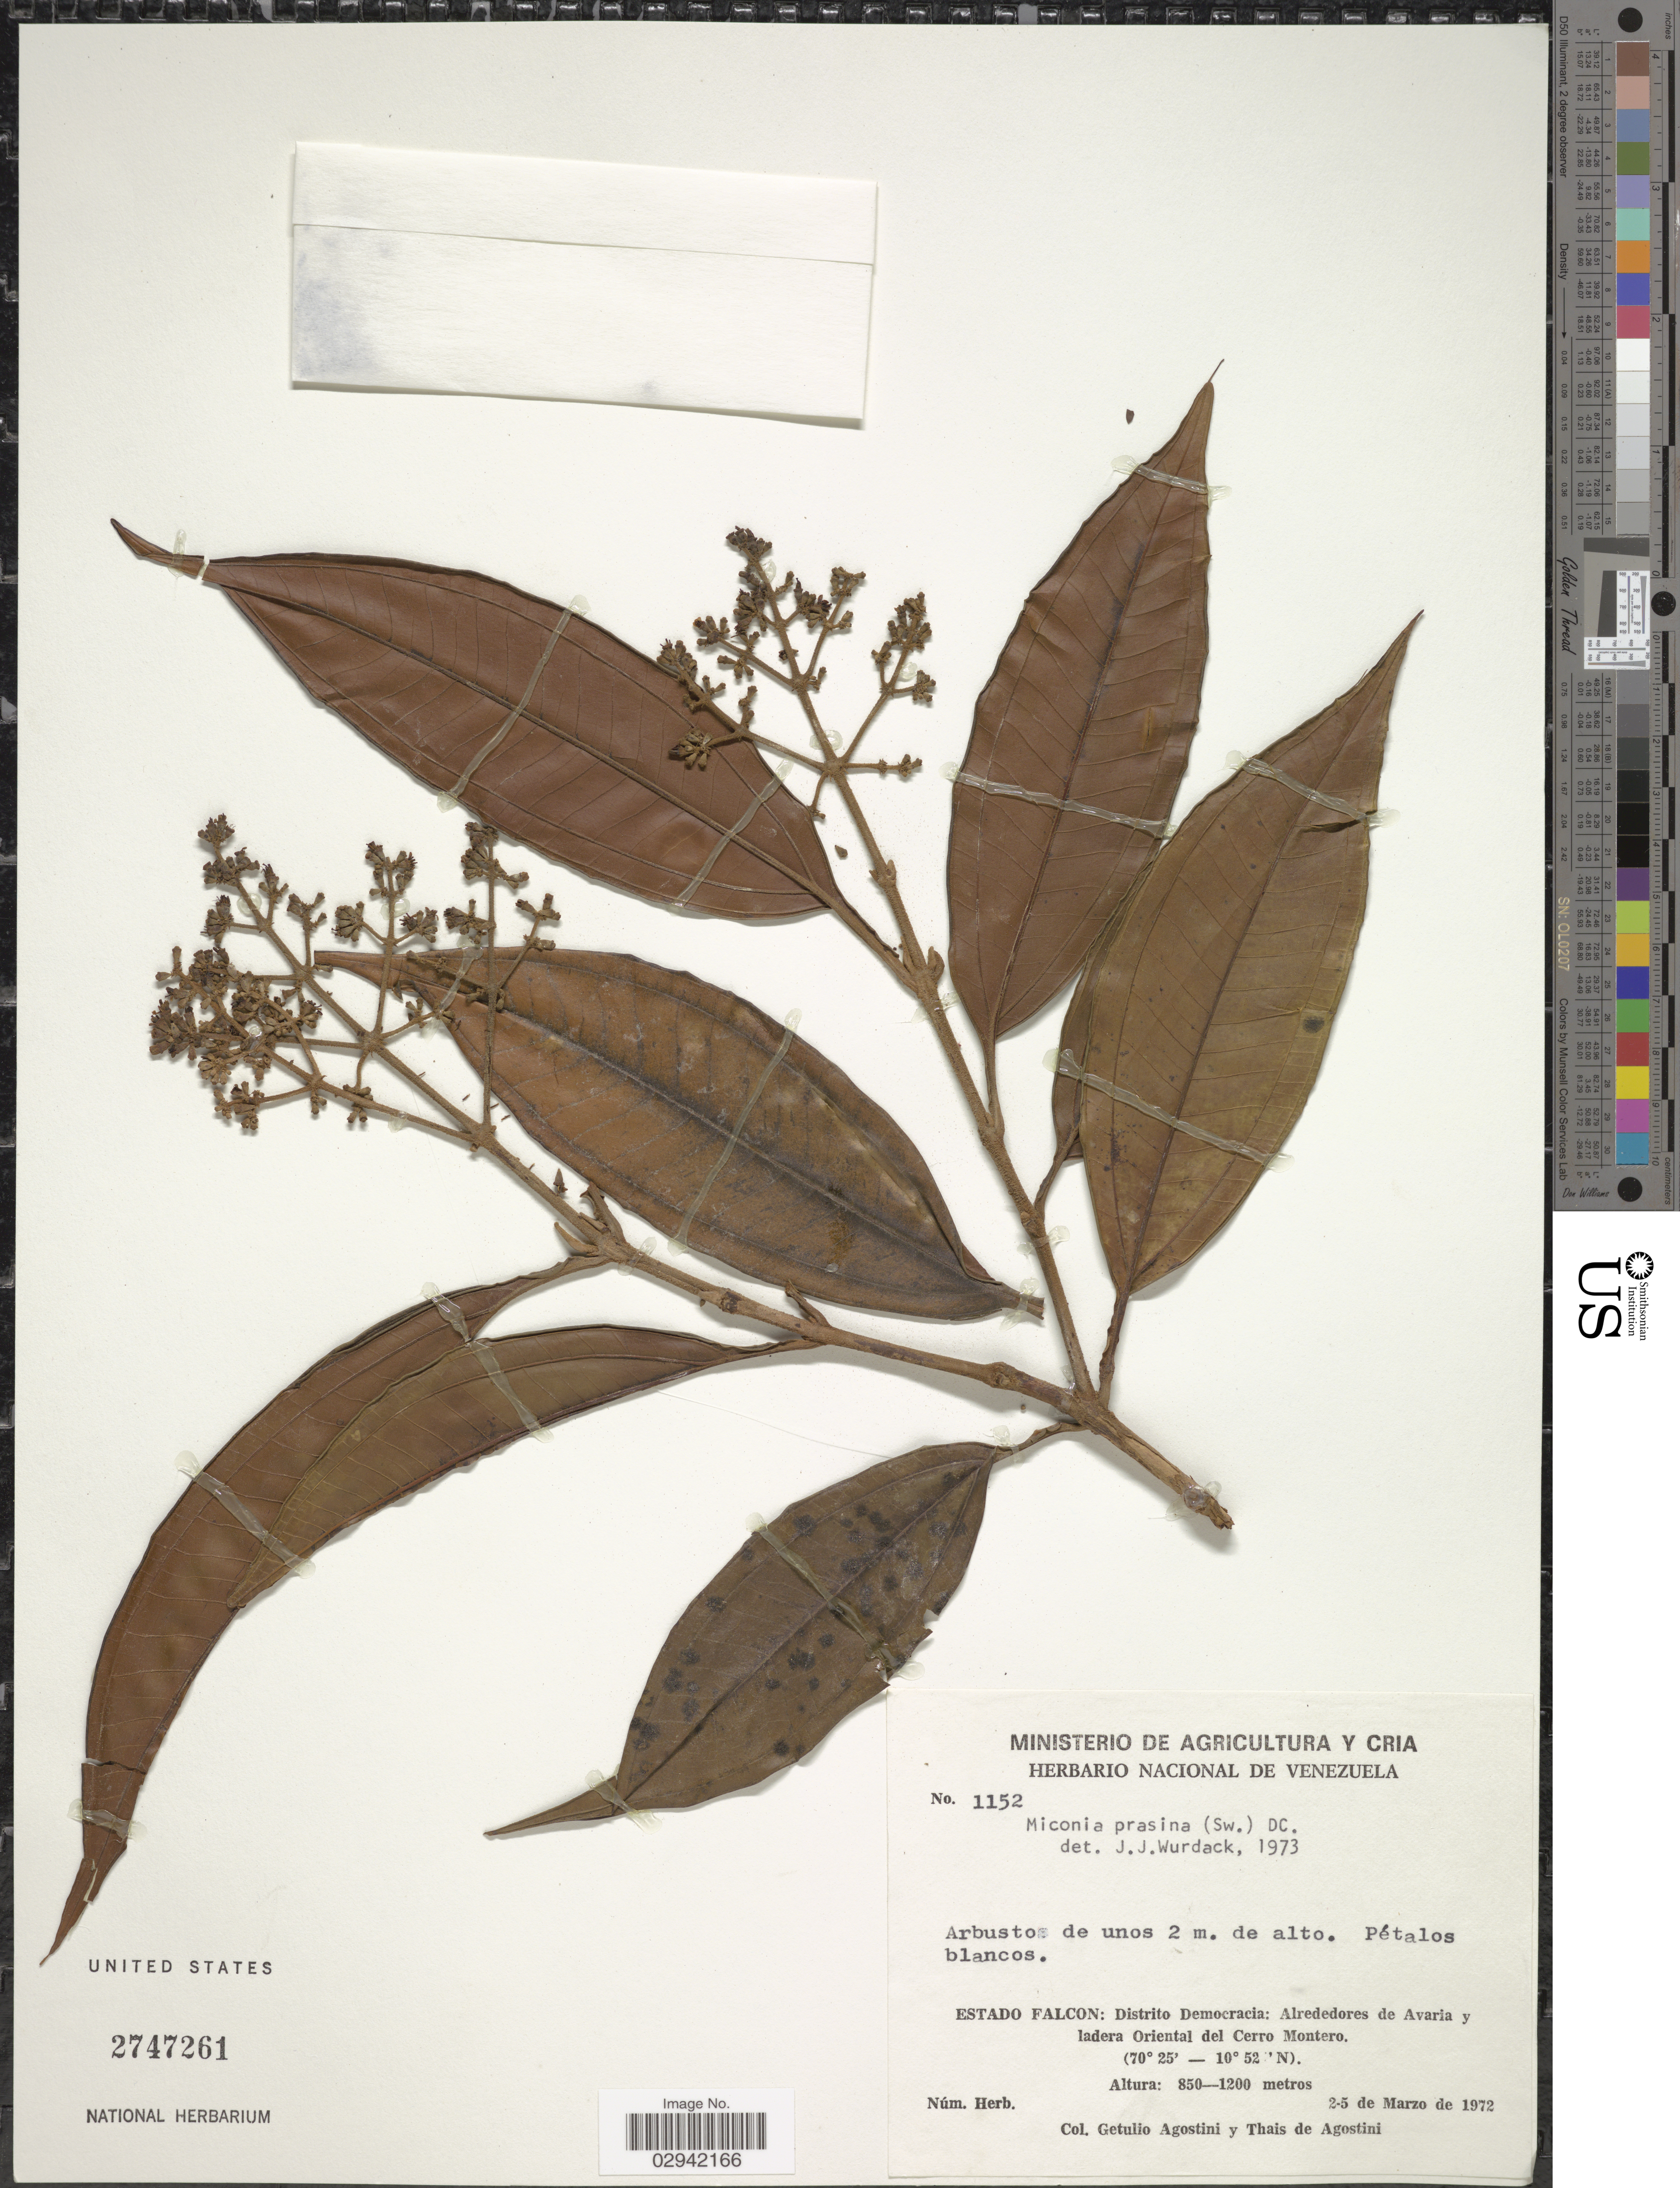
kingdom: Plantae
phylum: Tracheophyta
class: Magnoliopsida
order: Myrtales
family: Melastomataceae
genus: Miconia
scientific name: Miconia prasina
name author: (Sw.) DC.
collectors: G. Agostini & T. Agostini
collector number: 1152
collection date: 1972-03-02/1972-03-05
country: Venezuela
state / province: Falcón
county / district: Democracia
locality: Distrito Democracia: Alrededores de Avaria y ladera Oriental del Cerro Montero.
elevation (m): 850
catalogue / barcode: US 2747261